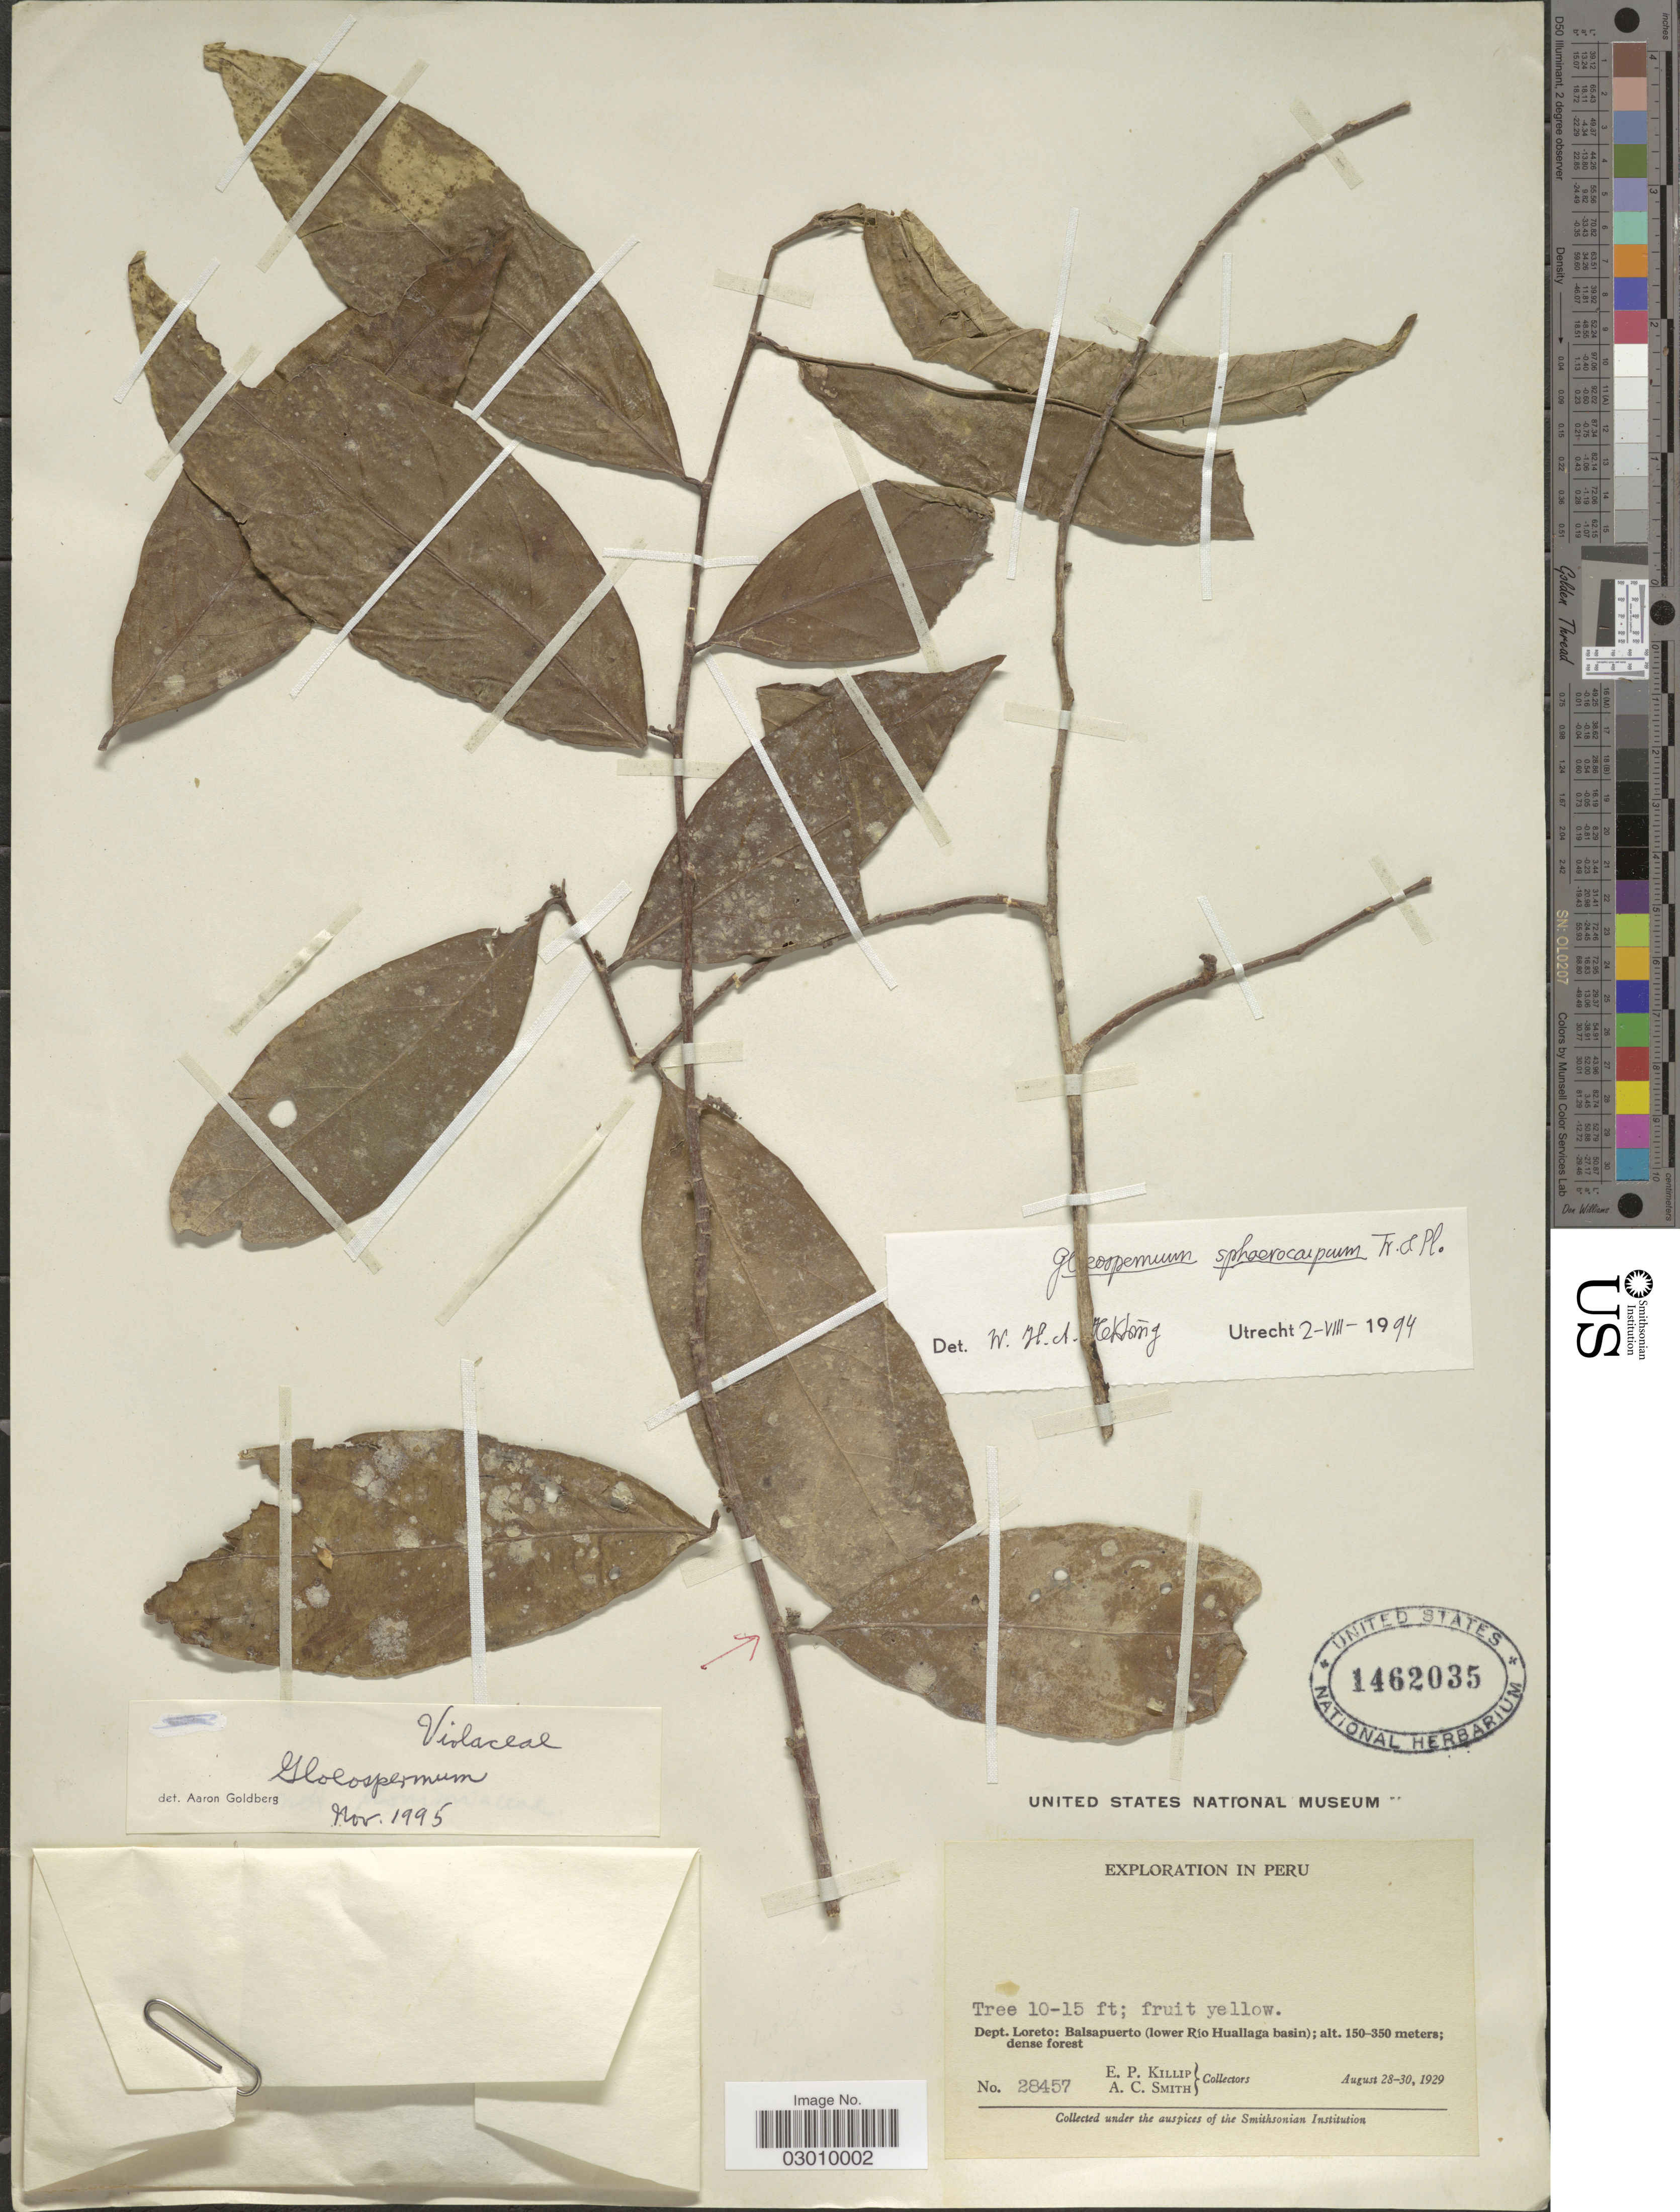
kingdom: Plantae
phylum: Tracheophyta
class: Magnoliopsida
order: Malpighiales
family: Violaceae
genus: Gloeospermum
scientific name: Gloeospermum sphaerocarpum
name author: Triana & Planch.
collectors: E. P. Killip & A. C. Smith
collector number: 28457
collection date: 1929-08-28/1929-08-30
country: Peru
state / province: Loreto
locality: Dept. Loreto: Balsapuerto (lower Río Huallaga basin.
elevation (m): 150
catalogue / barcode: US 1462035